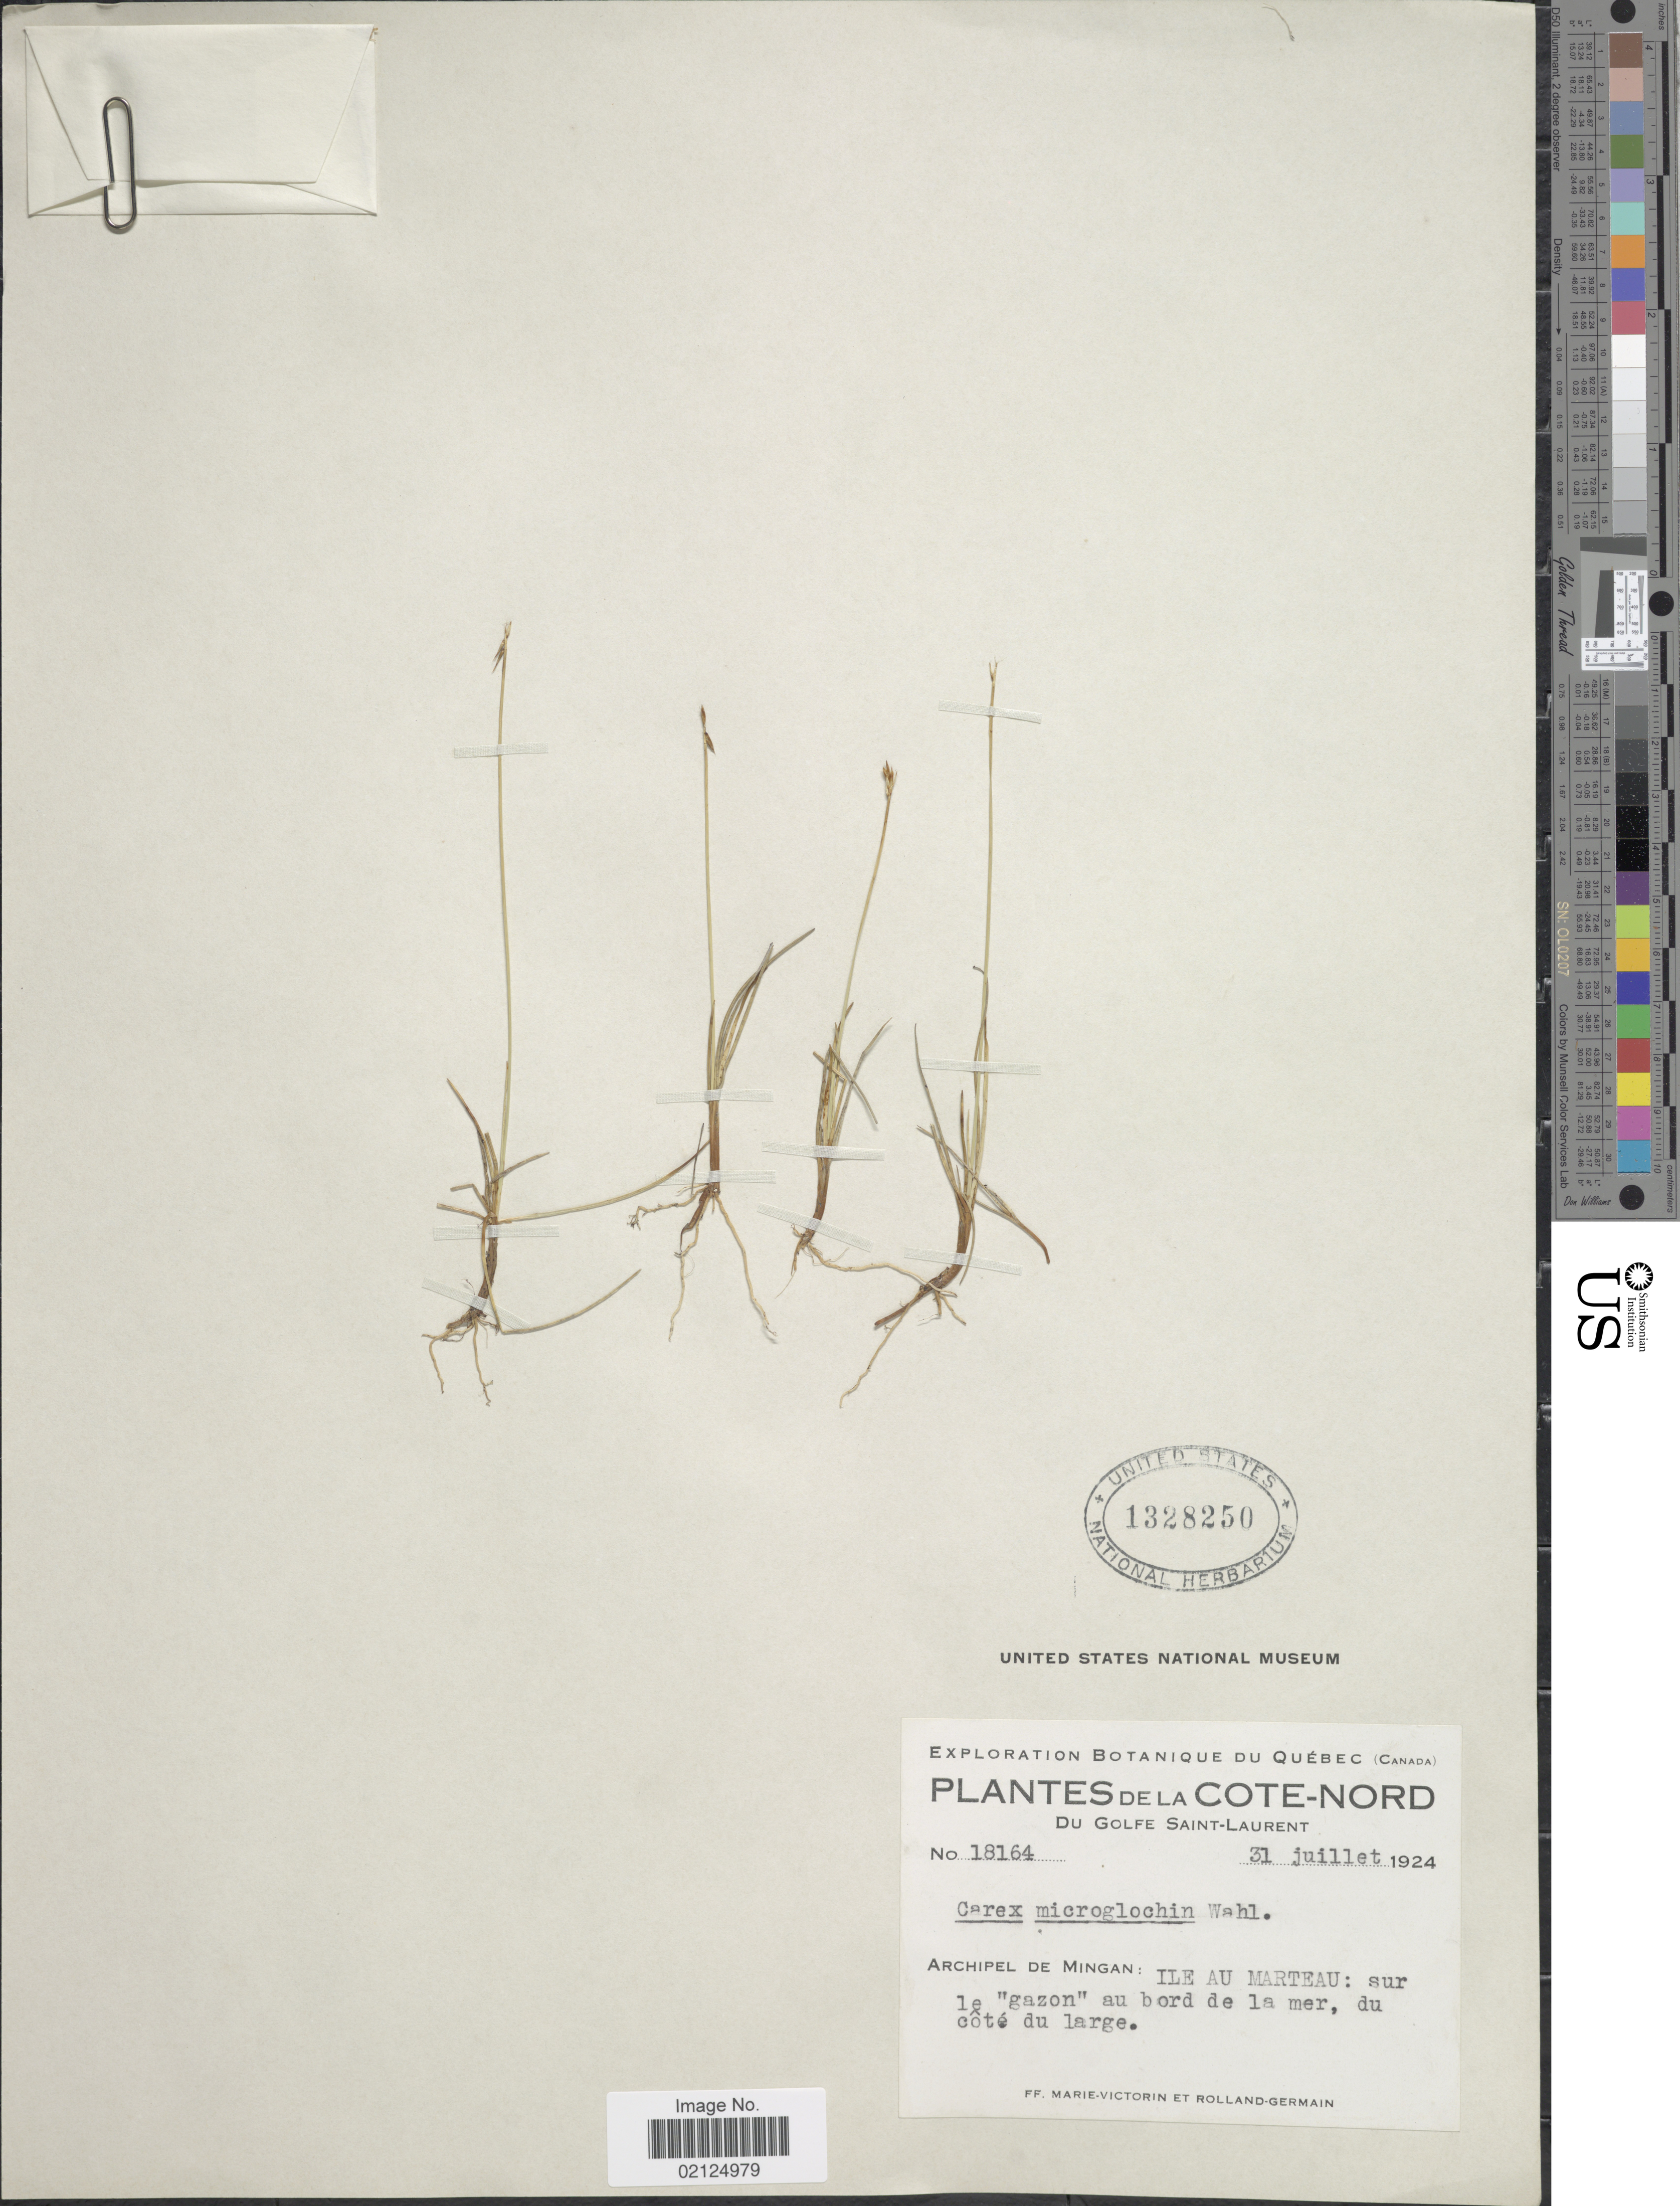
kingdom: Plantae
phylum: Tracheophyta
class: Liliopsida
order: Poales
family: Cyperaceae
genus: Carex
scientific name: Carex microglochin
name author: Wahlenb.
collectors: F. Marie-Victorin & Rolland-Germain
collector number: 18164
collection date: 1924-07-31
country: Canada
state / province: Quebec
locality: De la Cote-Nord, Du Golfe Saint-Laurent, Archipel de Mingan: Ile Au Marteau: Sur le "gazon"au bord de la mer, du cote du large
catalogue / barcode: US 1328250